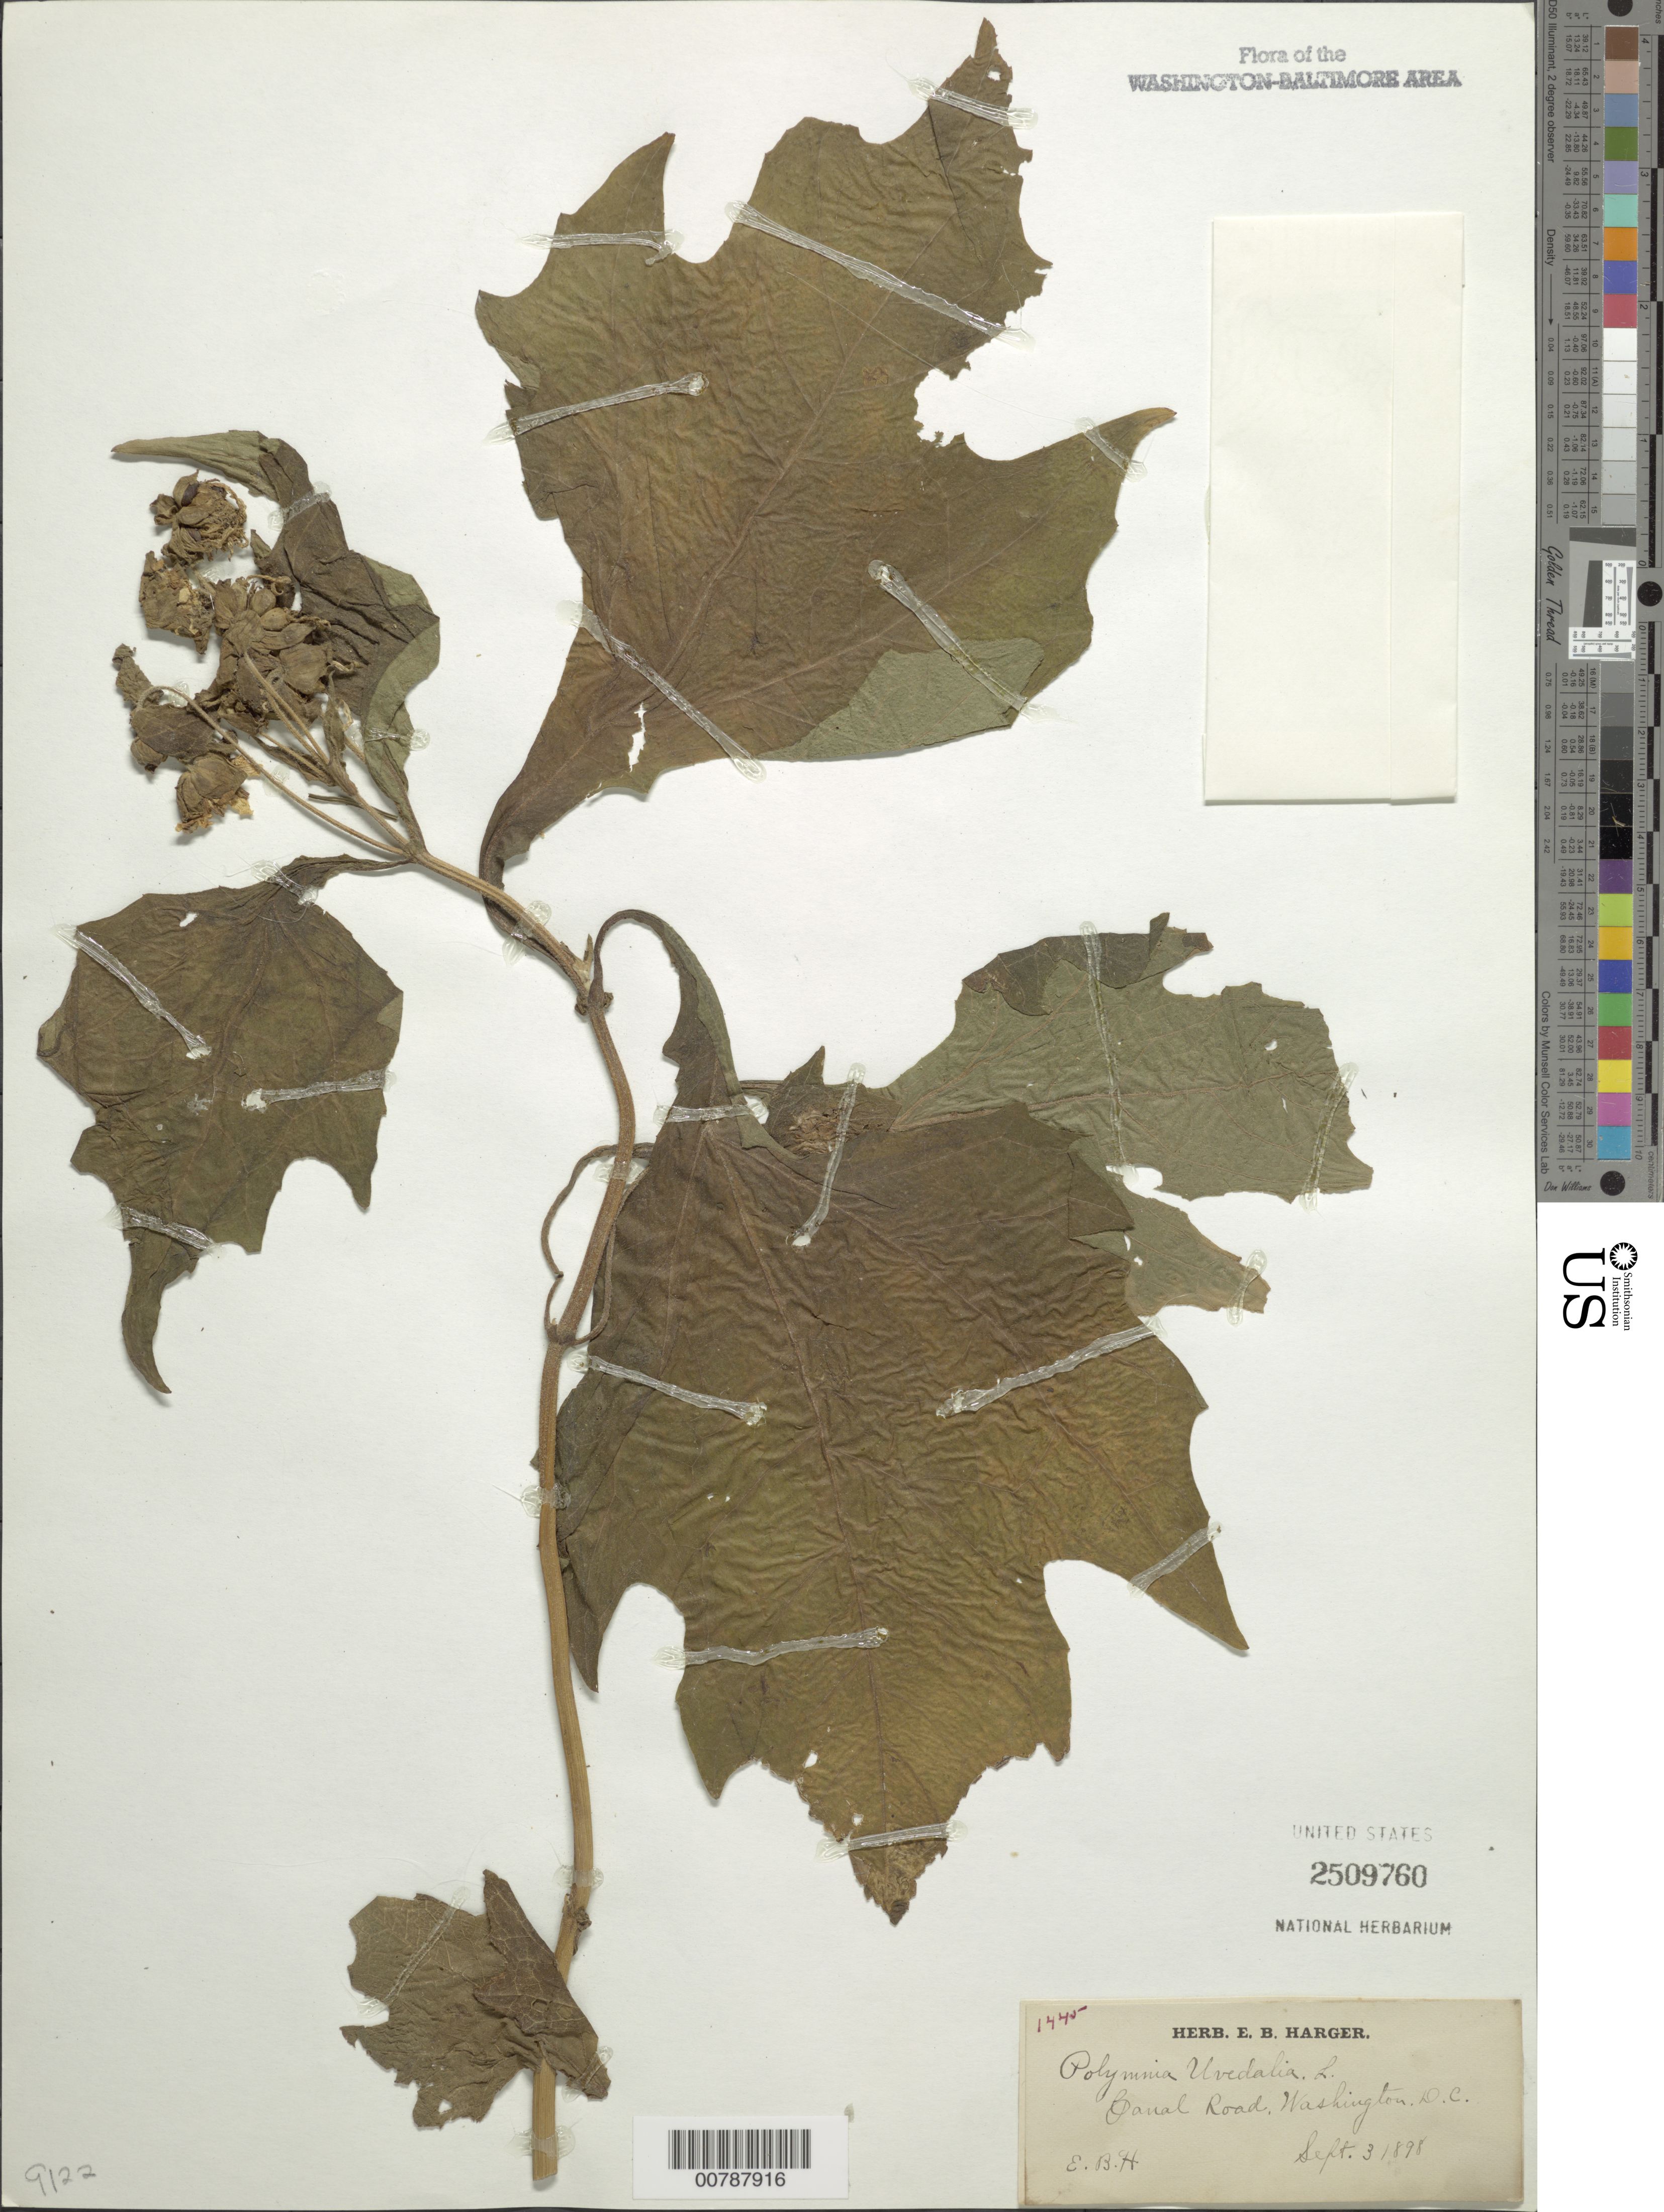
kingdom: Plantae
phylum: Tracheophyta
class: Magnoliopsida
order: Asterales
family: Asteraceae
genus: Smallanthus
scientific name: Smallanthus uvedalia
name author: (L.) Mack. ex Mack.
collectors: E. B. Harger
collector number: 1445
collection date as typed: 03 Sep 1898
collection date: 1898-09-03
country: United States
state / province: District of Columbia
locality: Canal Road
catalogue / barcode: US 2509760